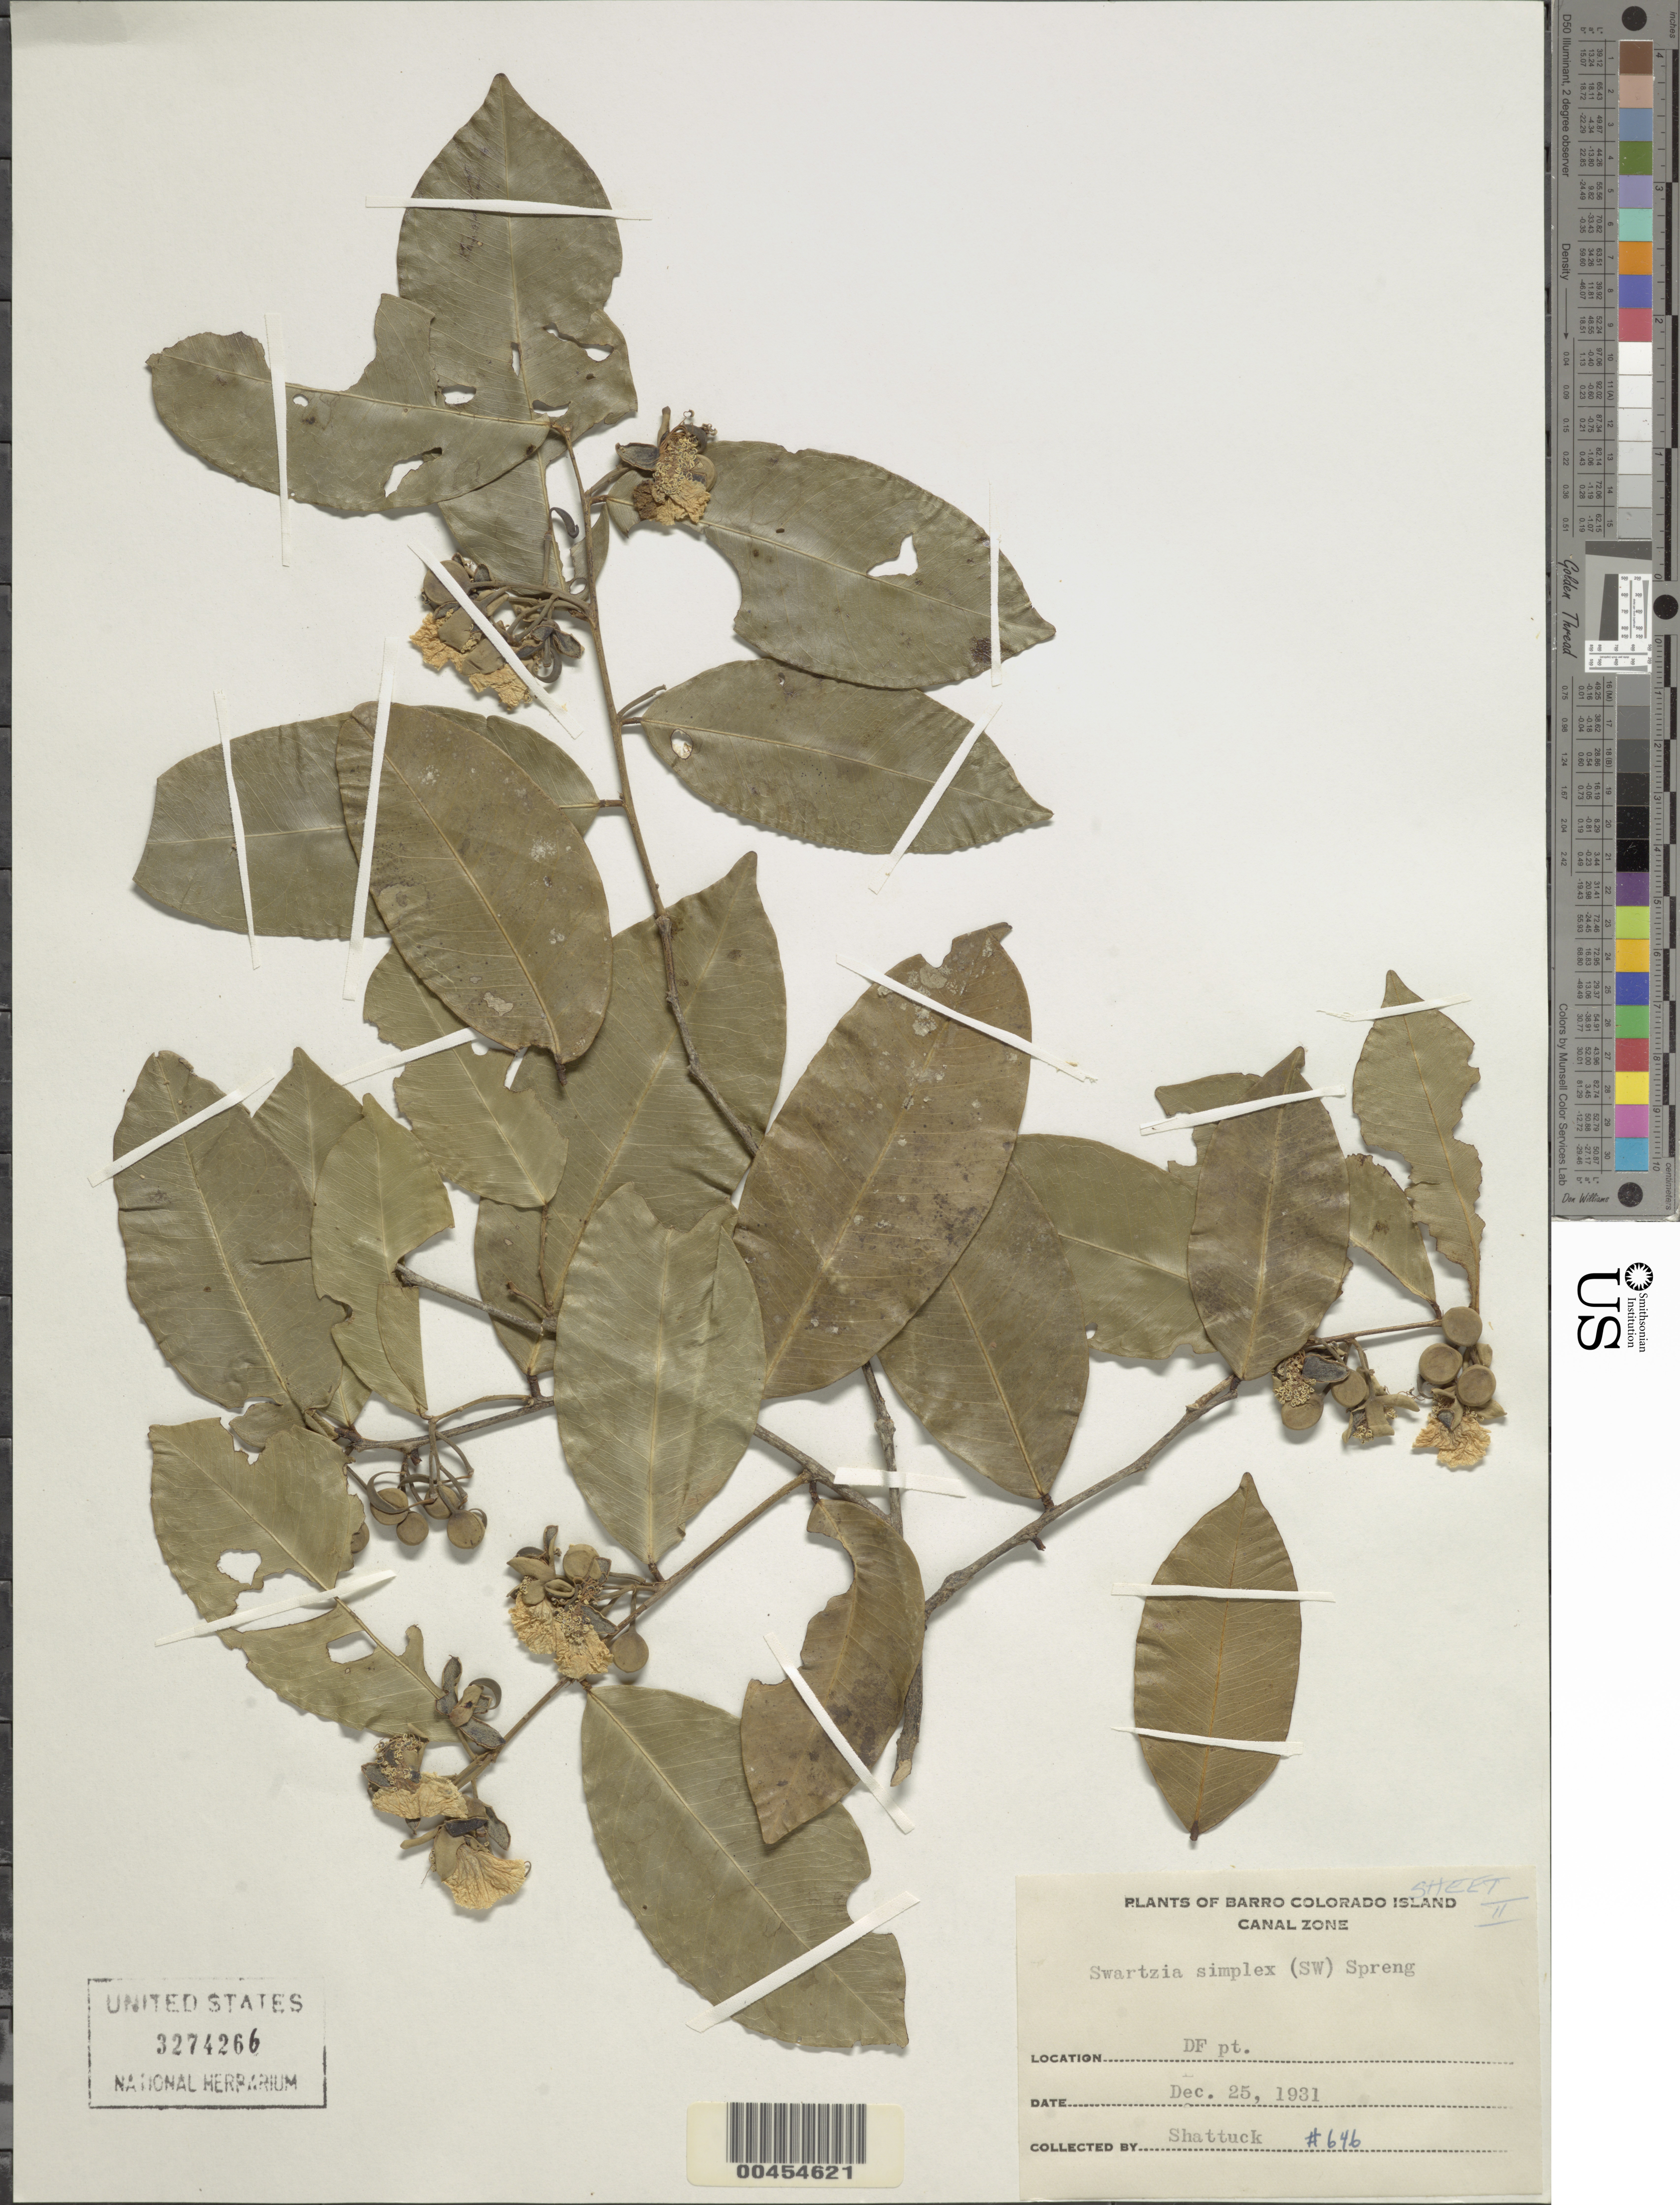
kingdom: Plantae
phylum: Tracheophyta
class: Magnoliopsida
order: Fabales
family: Fabaceae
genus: Swartzia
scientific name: Swartzia simplex var. ochnacea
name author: (DC.) R.S. Cowan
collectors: O. Shattuck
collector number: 646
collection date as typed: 25 Dec 1931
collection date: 1931-12-25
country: Panama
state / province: Panamá Oeste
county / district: Canal Zone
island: Barro Colorado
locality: Df pt., Barro Colorado I.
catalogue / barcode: US 3274266